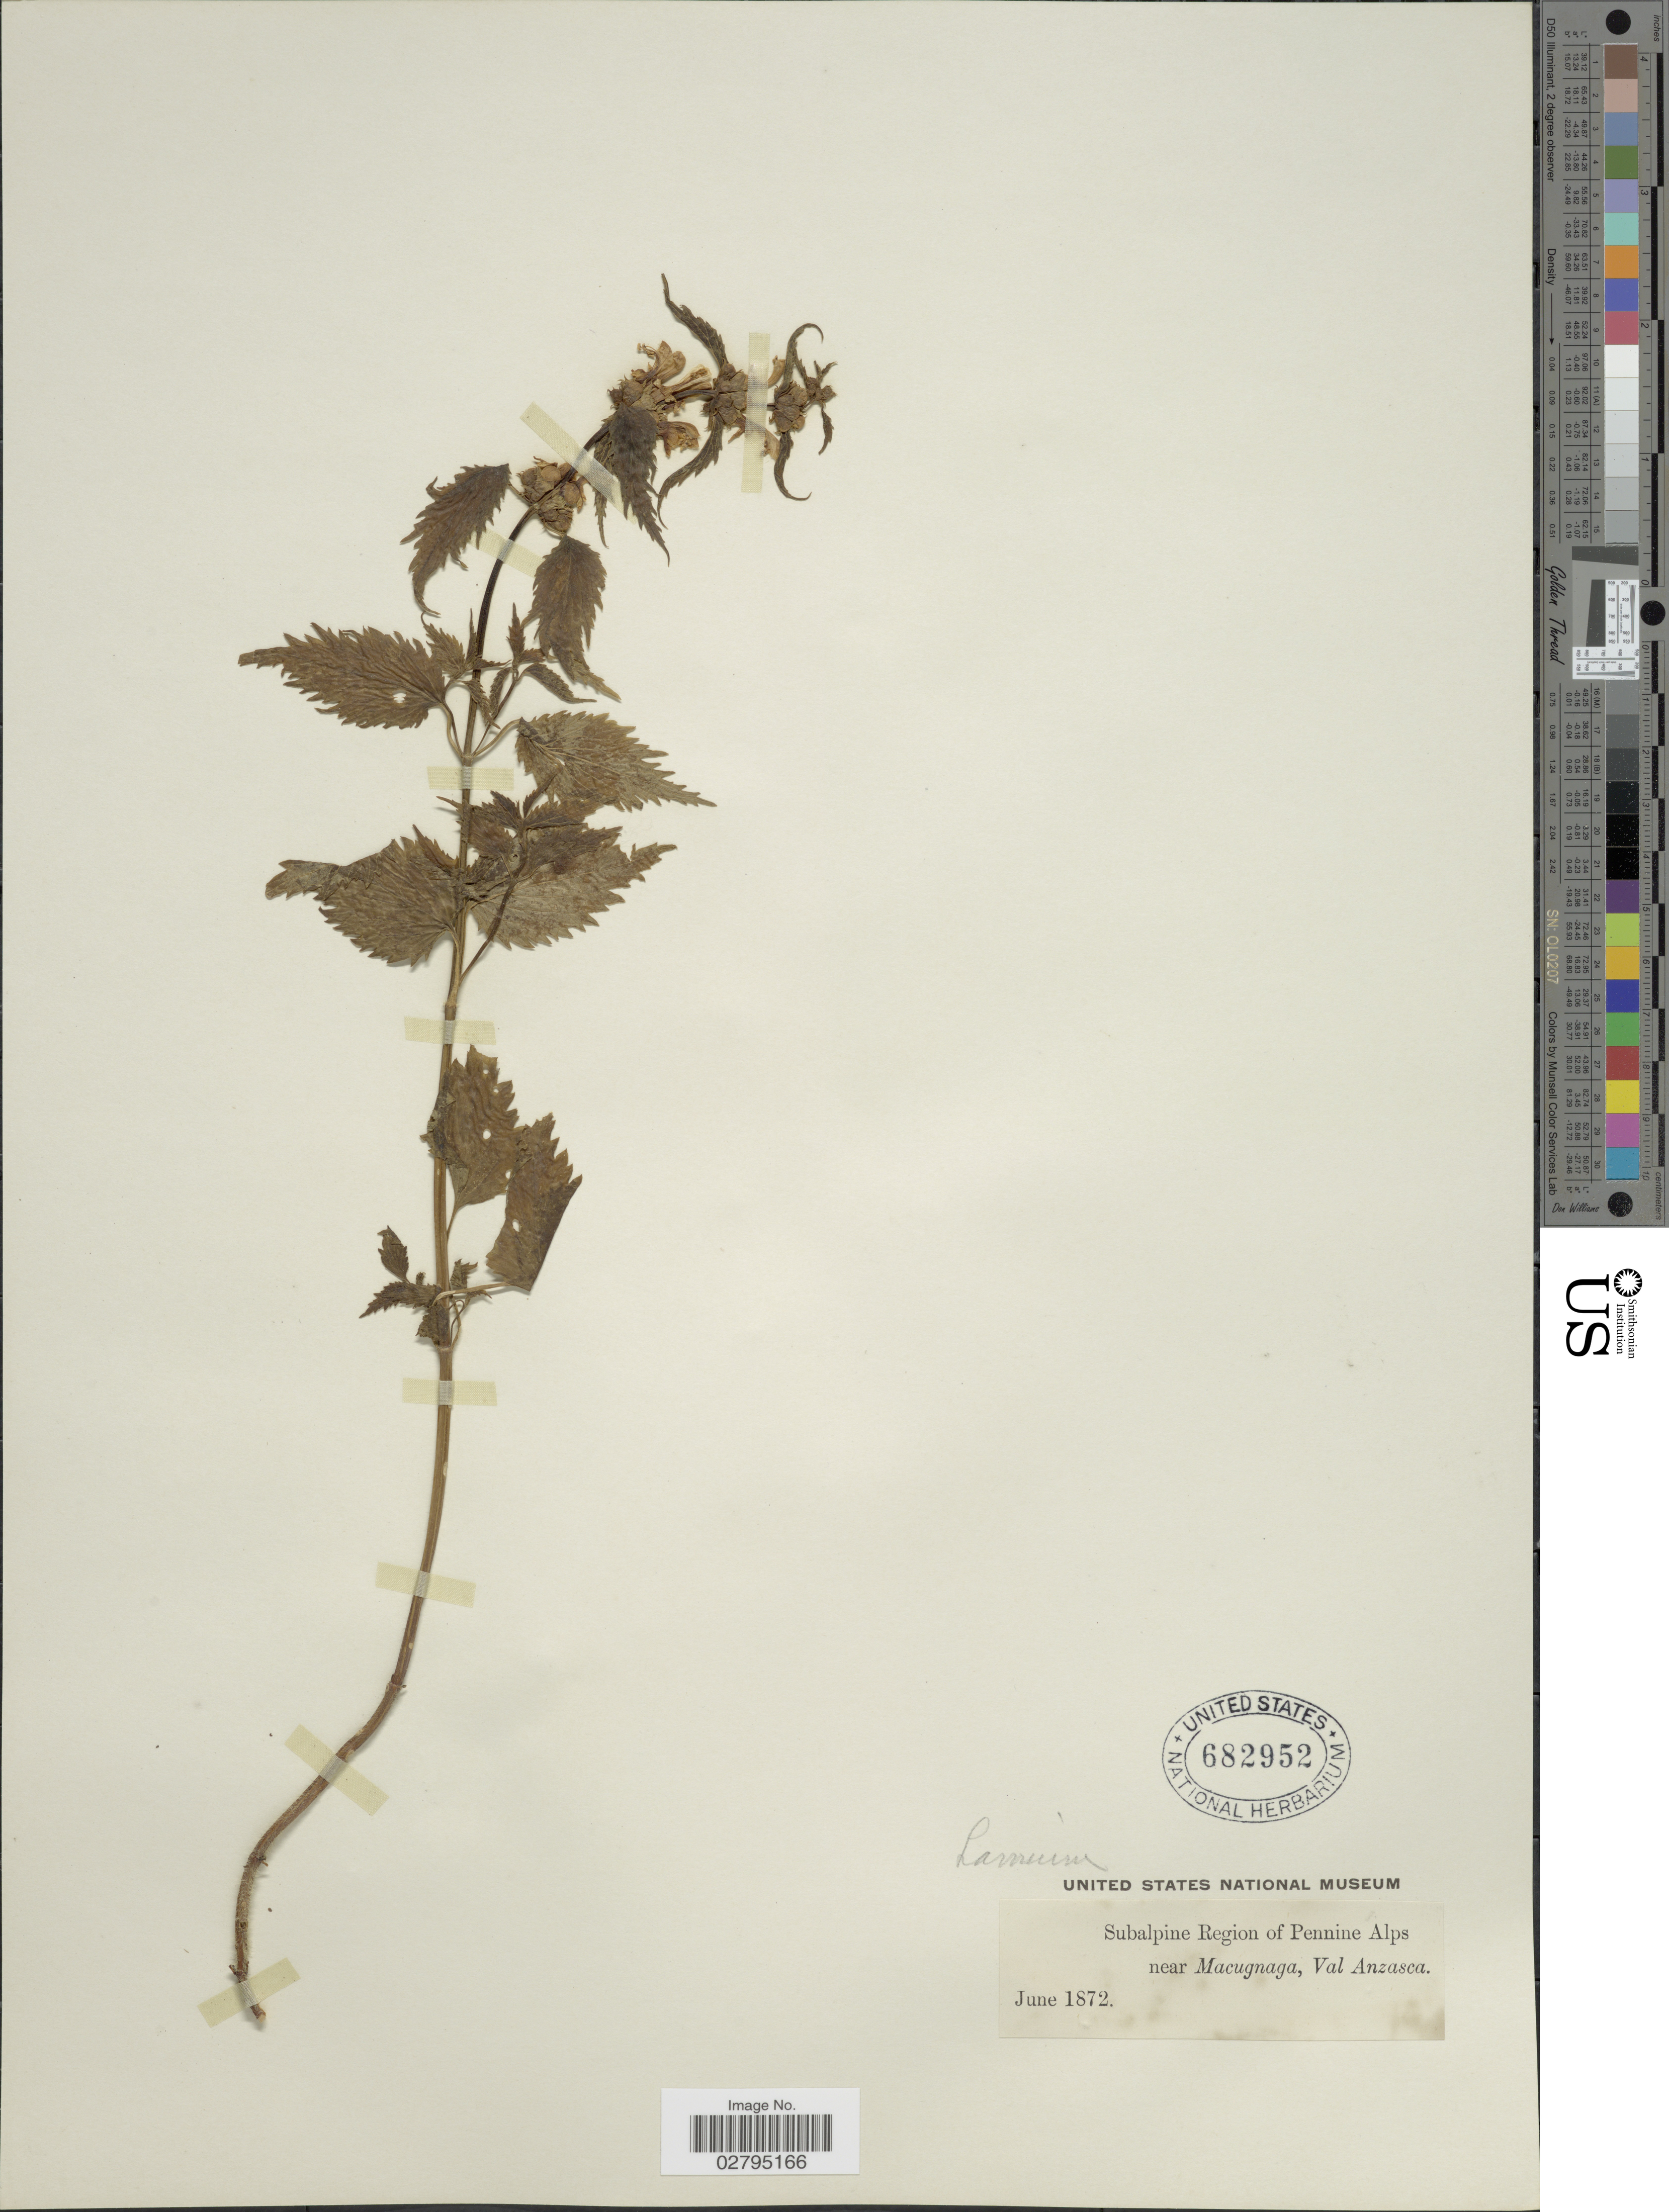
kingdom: Plantae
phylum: Tracheophyta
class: Magnoliopsida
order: Lamiales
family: Lamiaceae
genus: Lamium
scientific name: Lamium sp.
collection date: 1872-06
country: Italy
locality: Subalpine Region of Pennine Alps near Macugnaga, Val Anzasca.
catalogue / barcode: US 682952